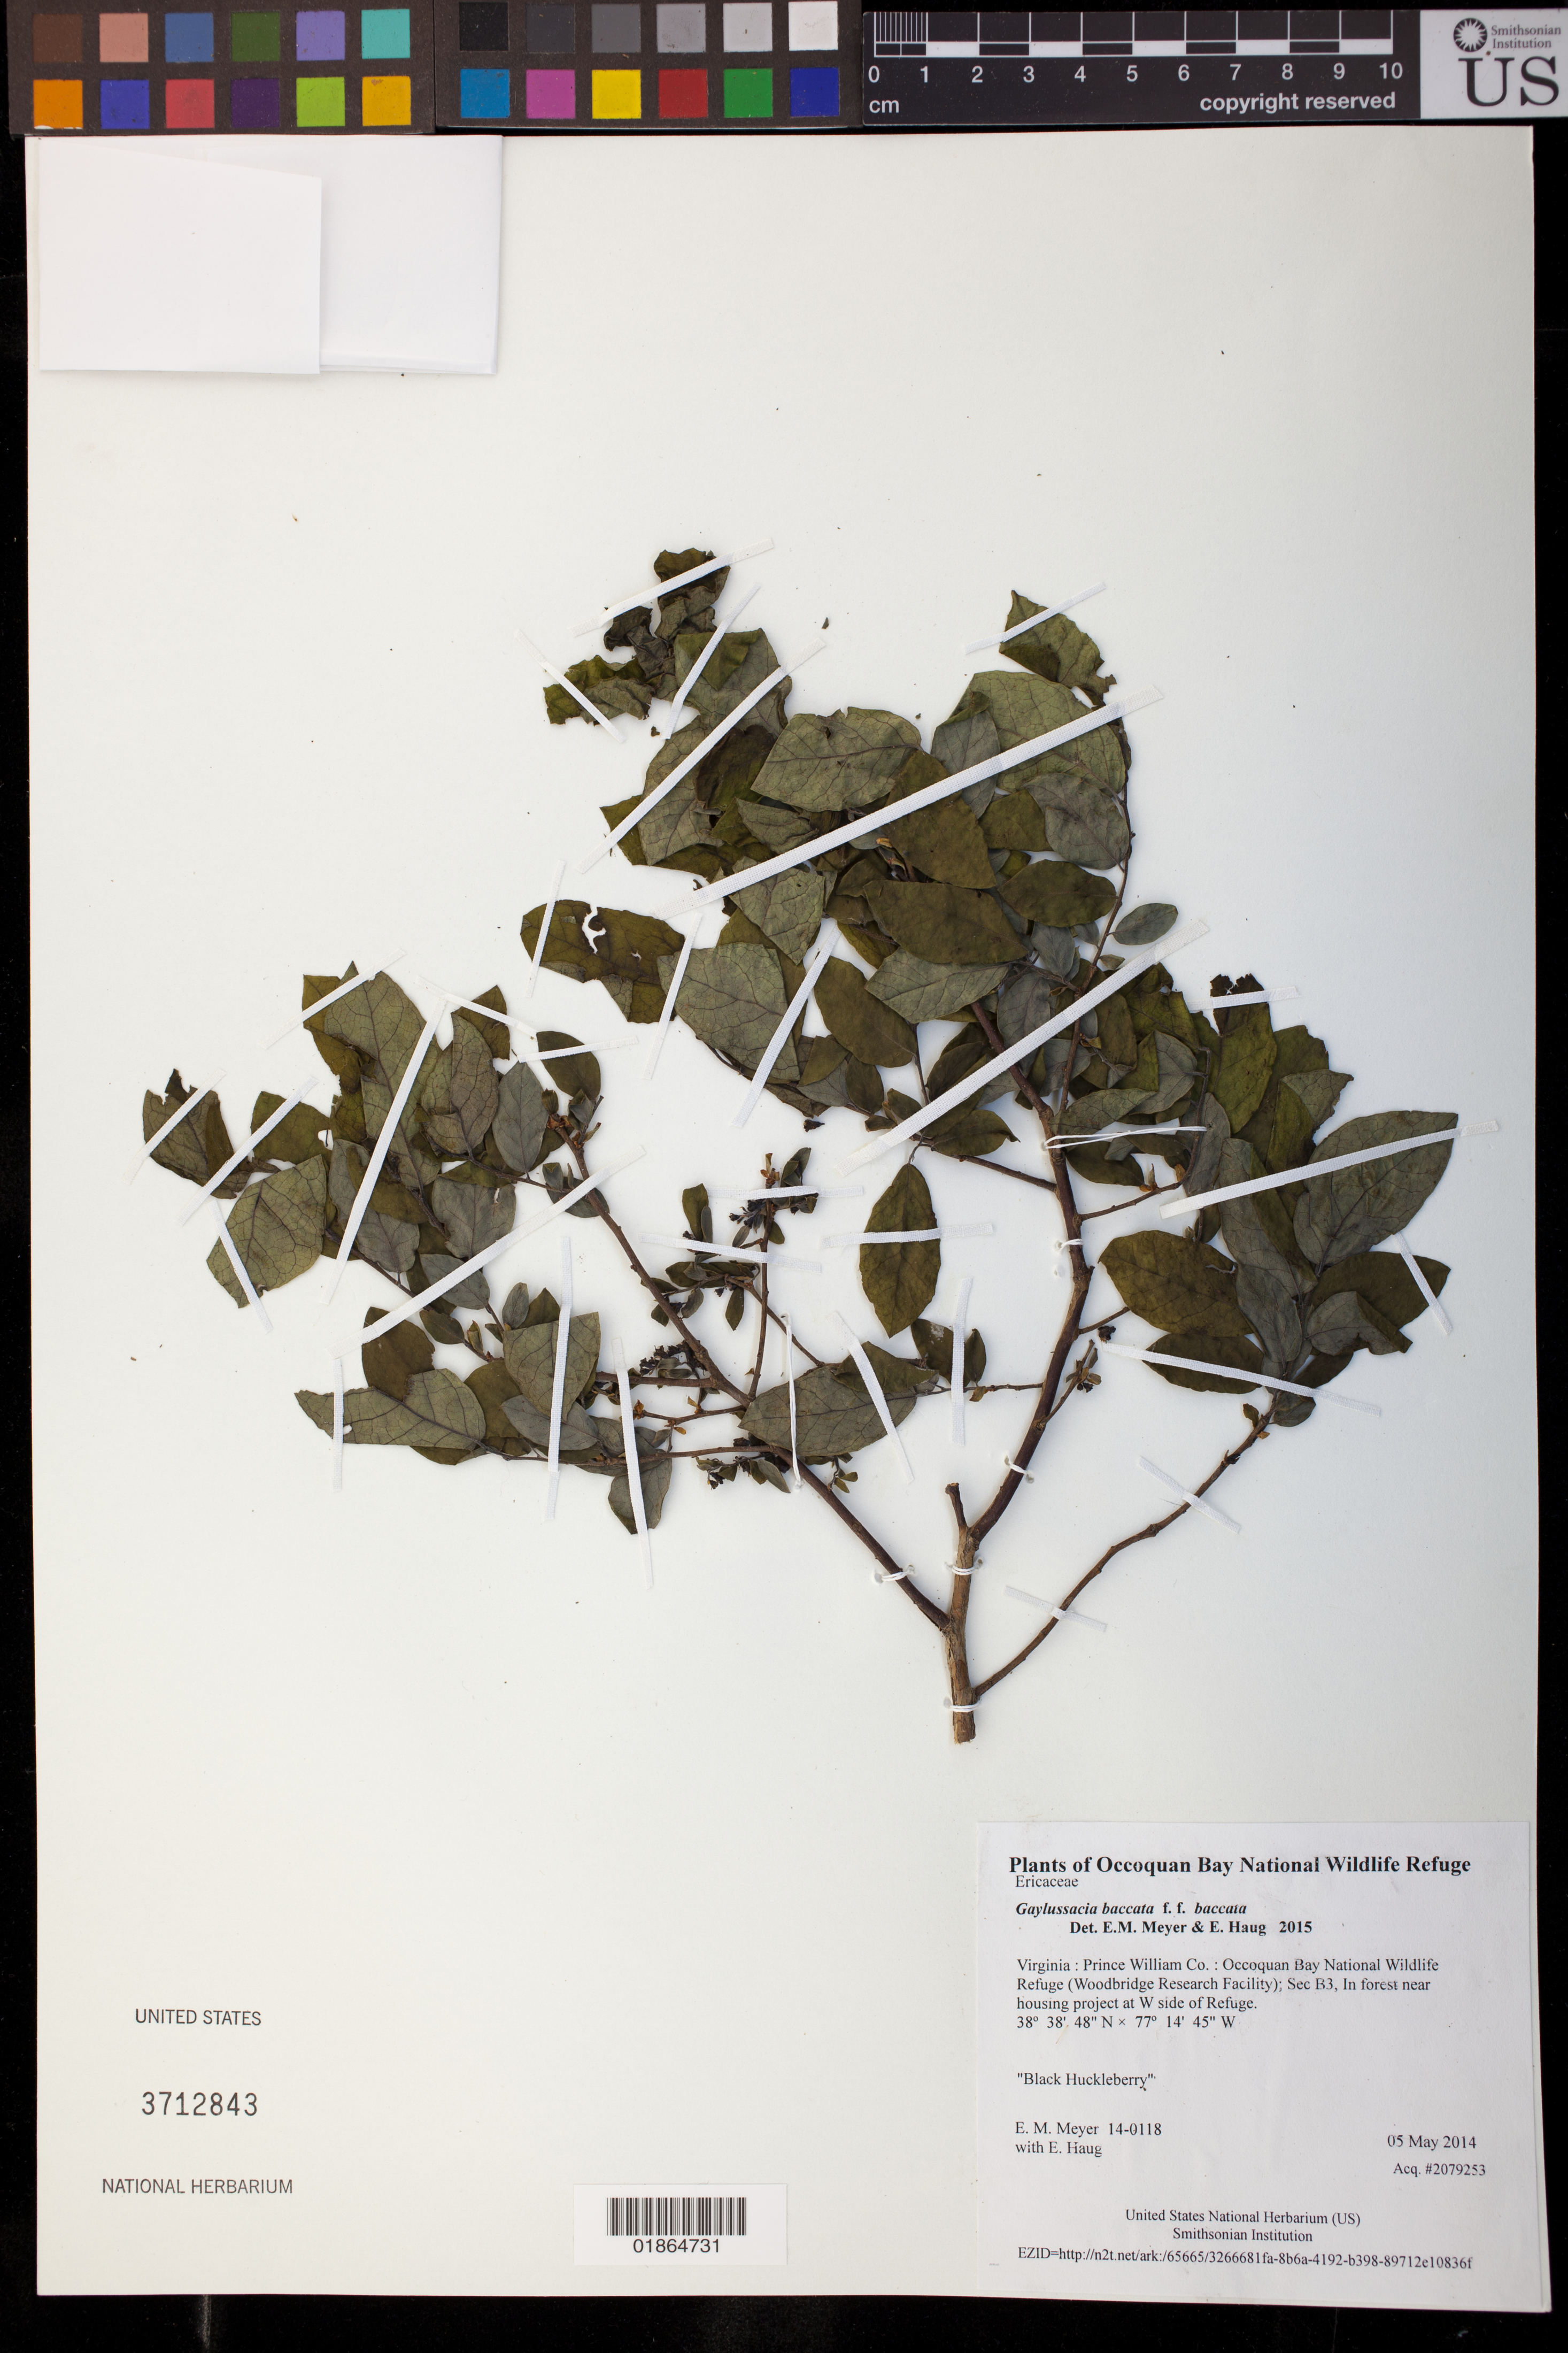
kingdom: Plantae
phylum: Tracheophyta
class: Magnoliopsida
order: Ericales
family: Ericaceae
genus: Vaccinium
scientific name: Vaccinium stamineum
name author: L.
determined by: Simmons, R. H., (UNITED STATES)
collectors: E. M. Meyer & E. Haug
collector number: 14-0118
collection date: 2014-05-05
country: United States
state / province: Virginia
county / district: Prince William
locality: Occoquan Bay National Wildlife Refuge (Woodbridge Research Facility); Sec B3, In forest near housing project at W side of Refuge.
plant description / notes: Black Huckleberry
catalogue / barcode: US 3712843